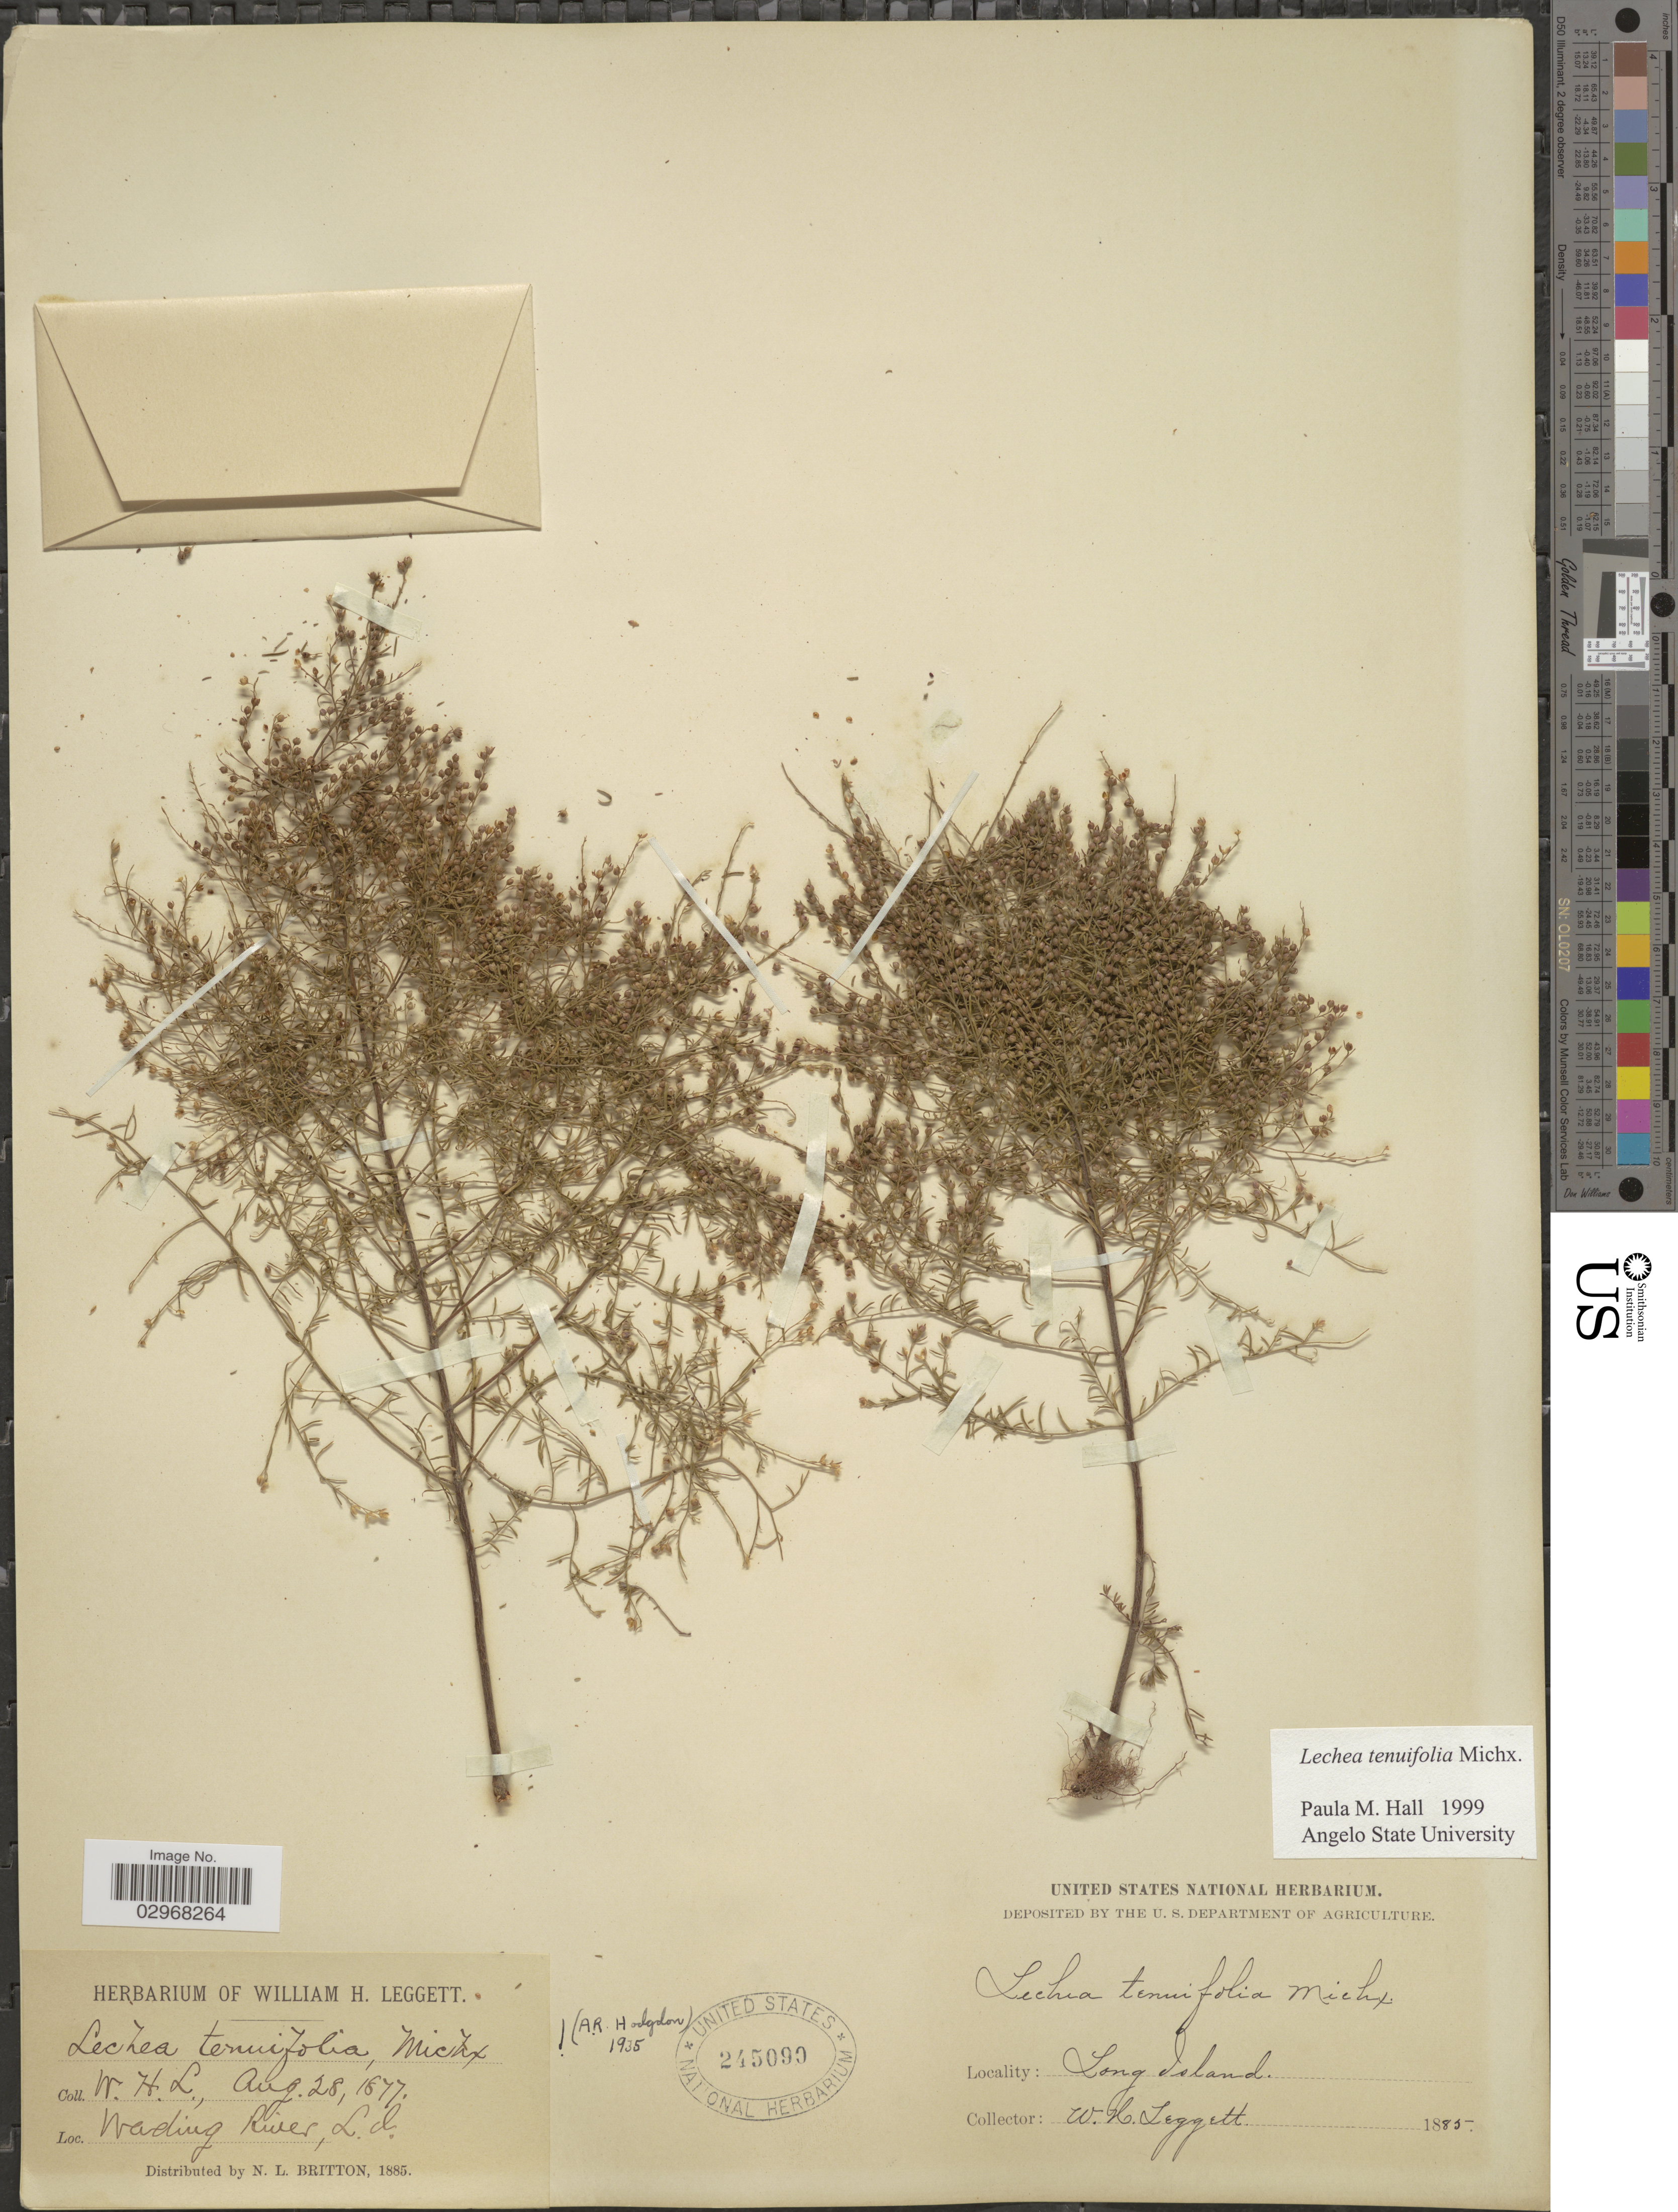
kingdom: Plantae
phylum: Tracheophyta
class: Magnoliopsida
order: Malvales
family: Cistaceae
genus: Lechea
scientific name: Lechea tenuifolia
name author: Michx.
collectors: W. Leggett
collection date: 1877-08-28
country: United States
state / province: New York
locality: Wading River., L. il. Long Island.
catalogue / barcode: US 245090